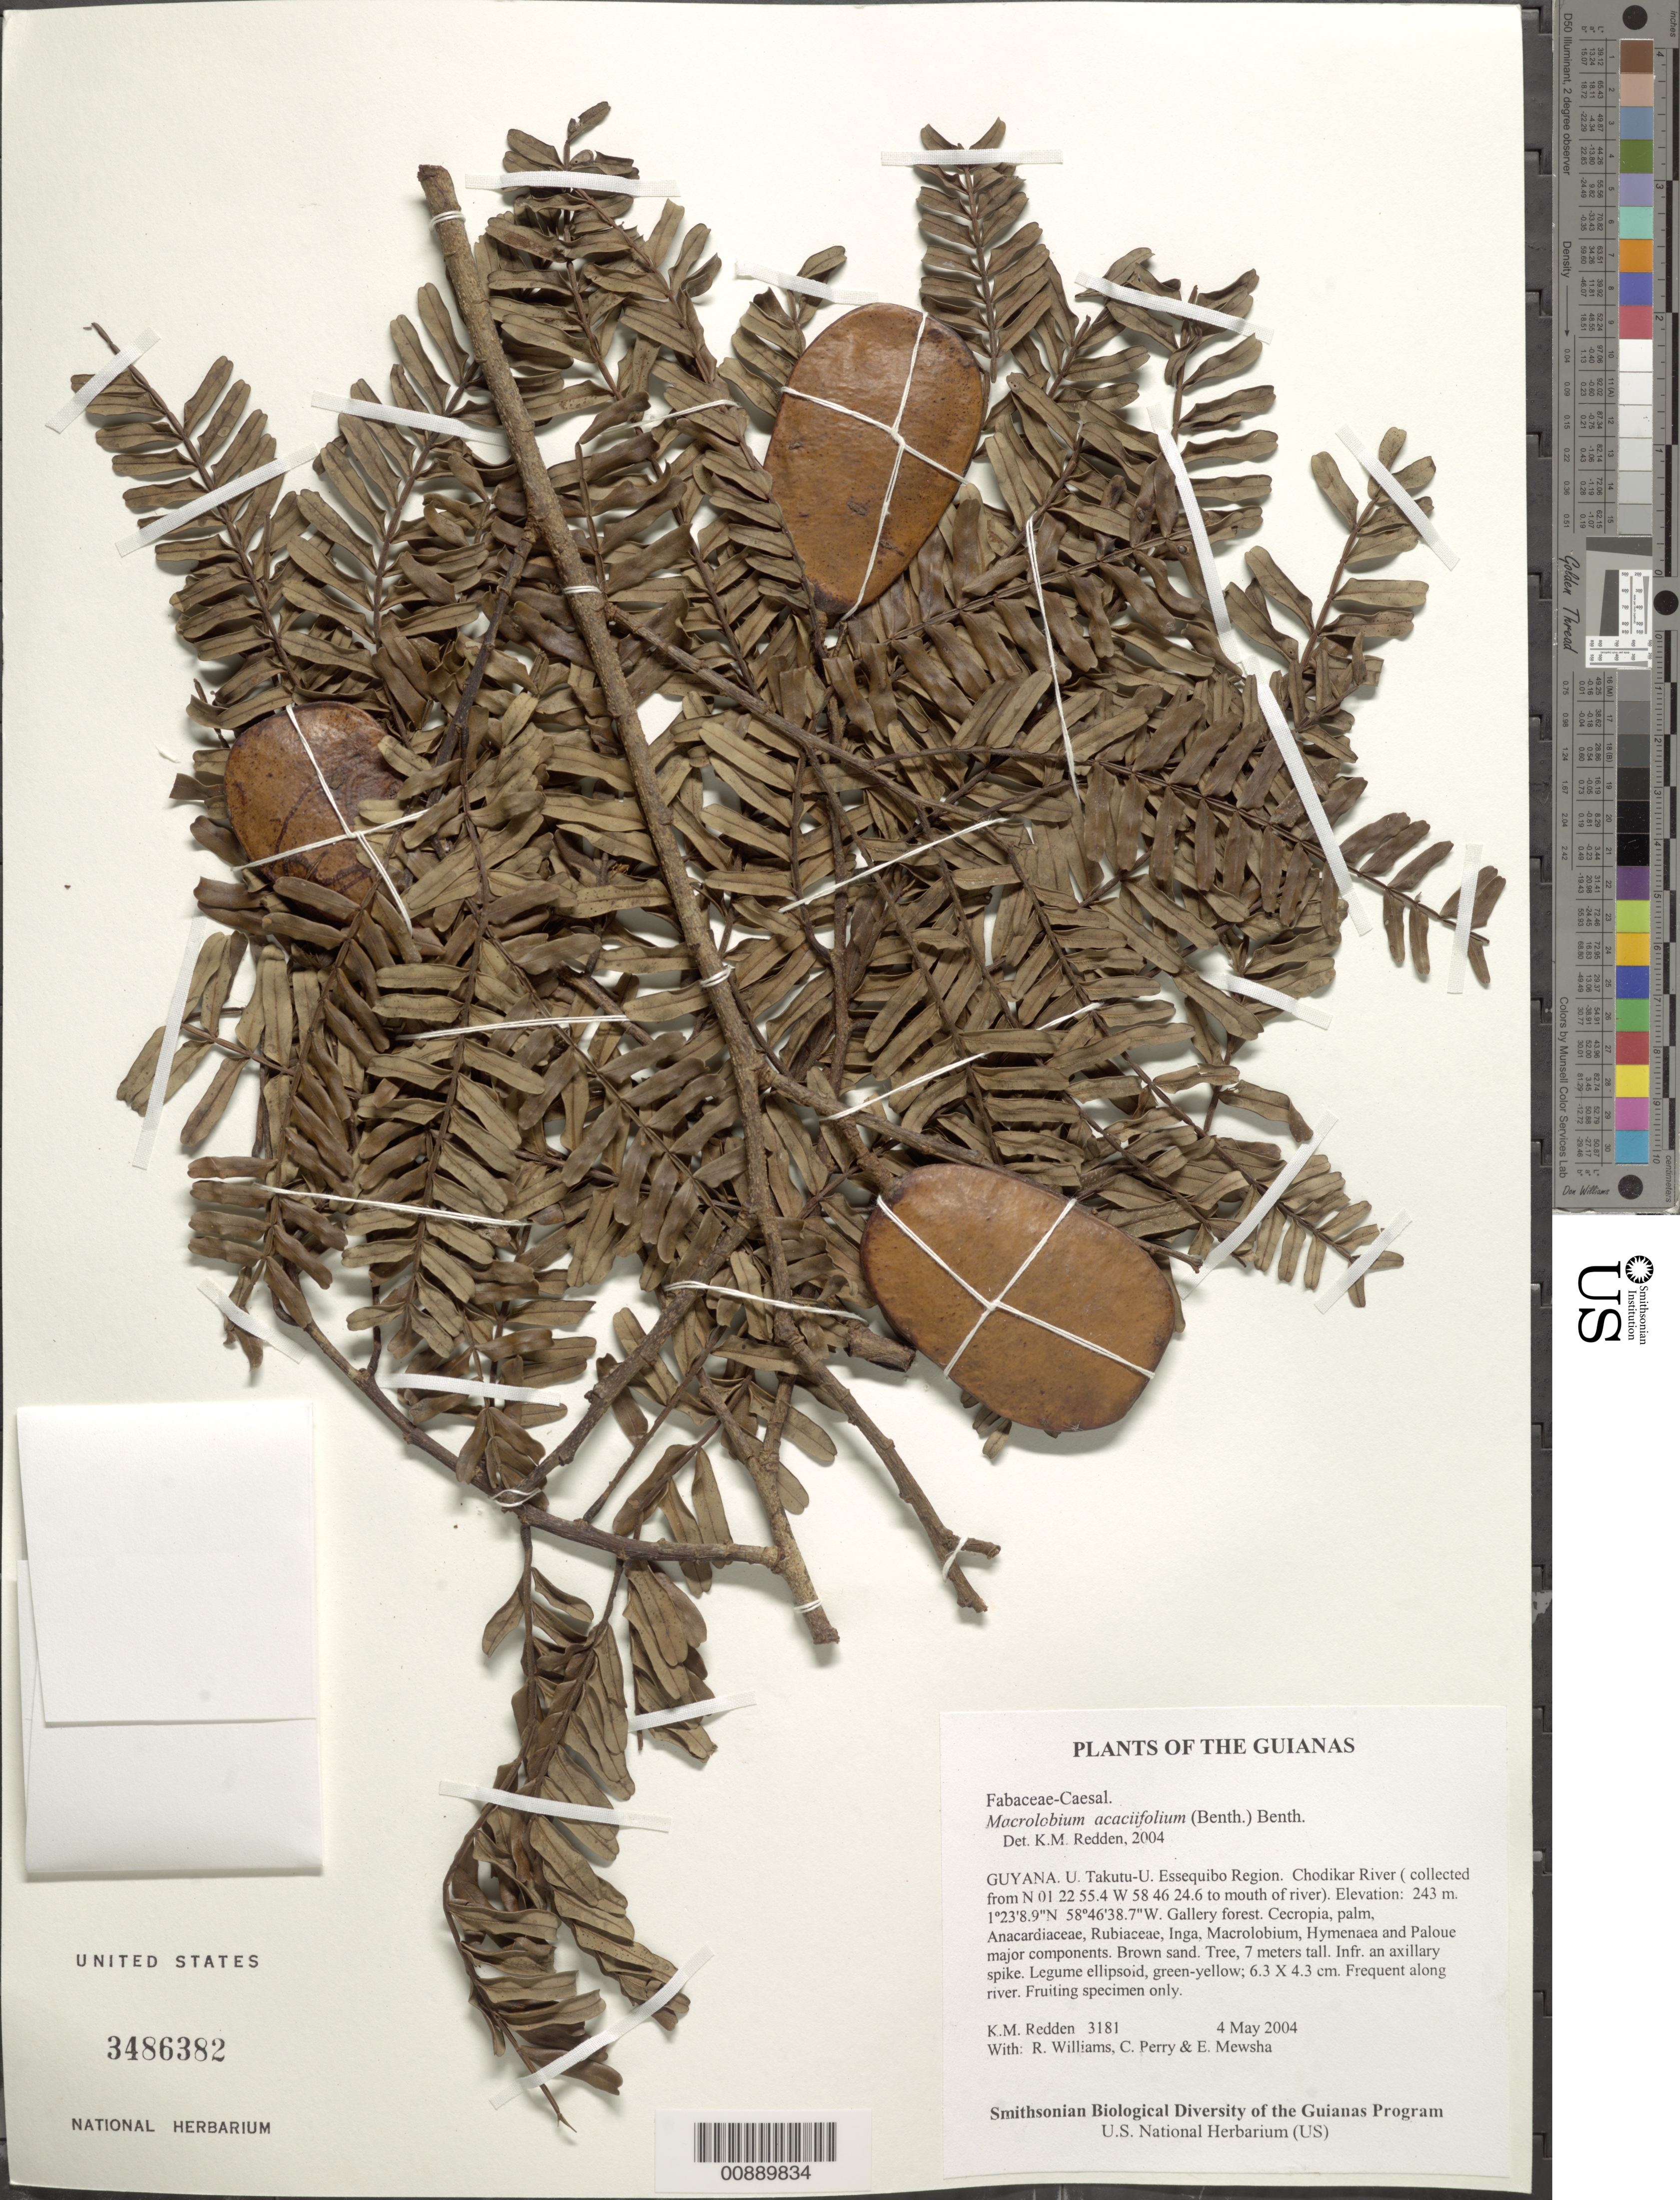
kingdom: Plantae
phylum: Tracheophyta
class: Magnoliopsida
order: Fabales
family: Fabaceae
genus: Macrolobium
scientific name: Macrolobium acaciifolium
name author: (Benth.) Benth.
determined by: Redden, K. M.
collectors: K. M. Redden, R. Williams, C. Perry & E. Mewsha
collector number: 3181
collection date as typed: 4 May 2004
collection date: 2004-05-04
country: Guyana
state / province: U. Takutu-U. Essequibo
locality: Chodikar River ( collected from N 01 22 55.4 W 58 46 24.6 to mouth of river)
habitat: Gallery forest. Cecropia, palm, Anacardiaceae, Rubiaceae, Inga, Macrolobium, Hymenaea and Paloue major components. Brown sand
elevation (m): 243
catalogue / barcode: US 3486382